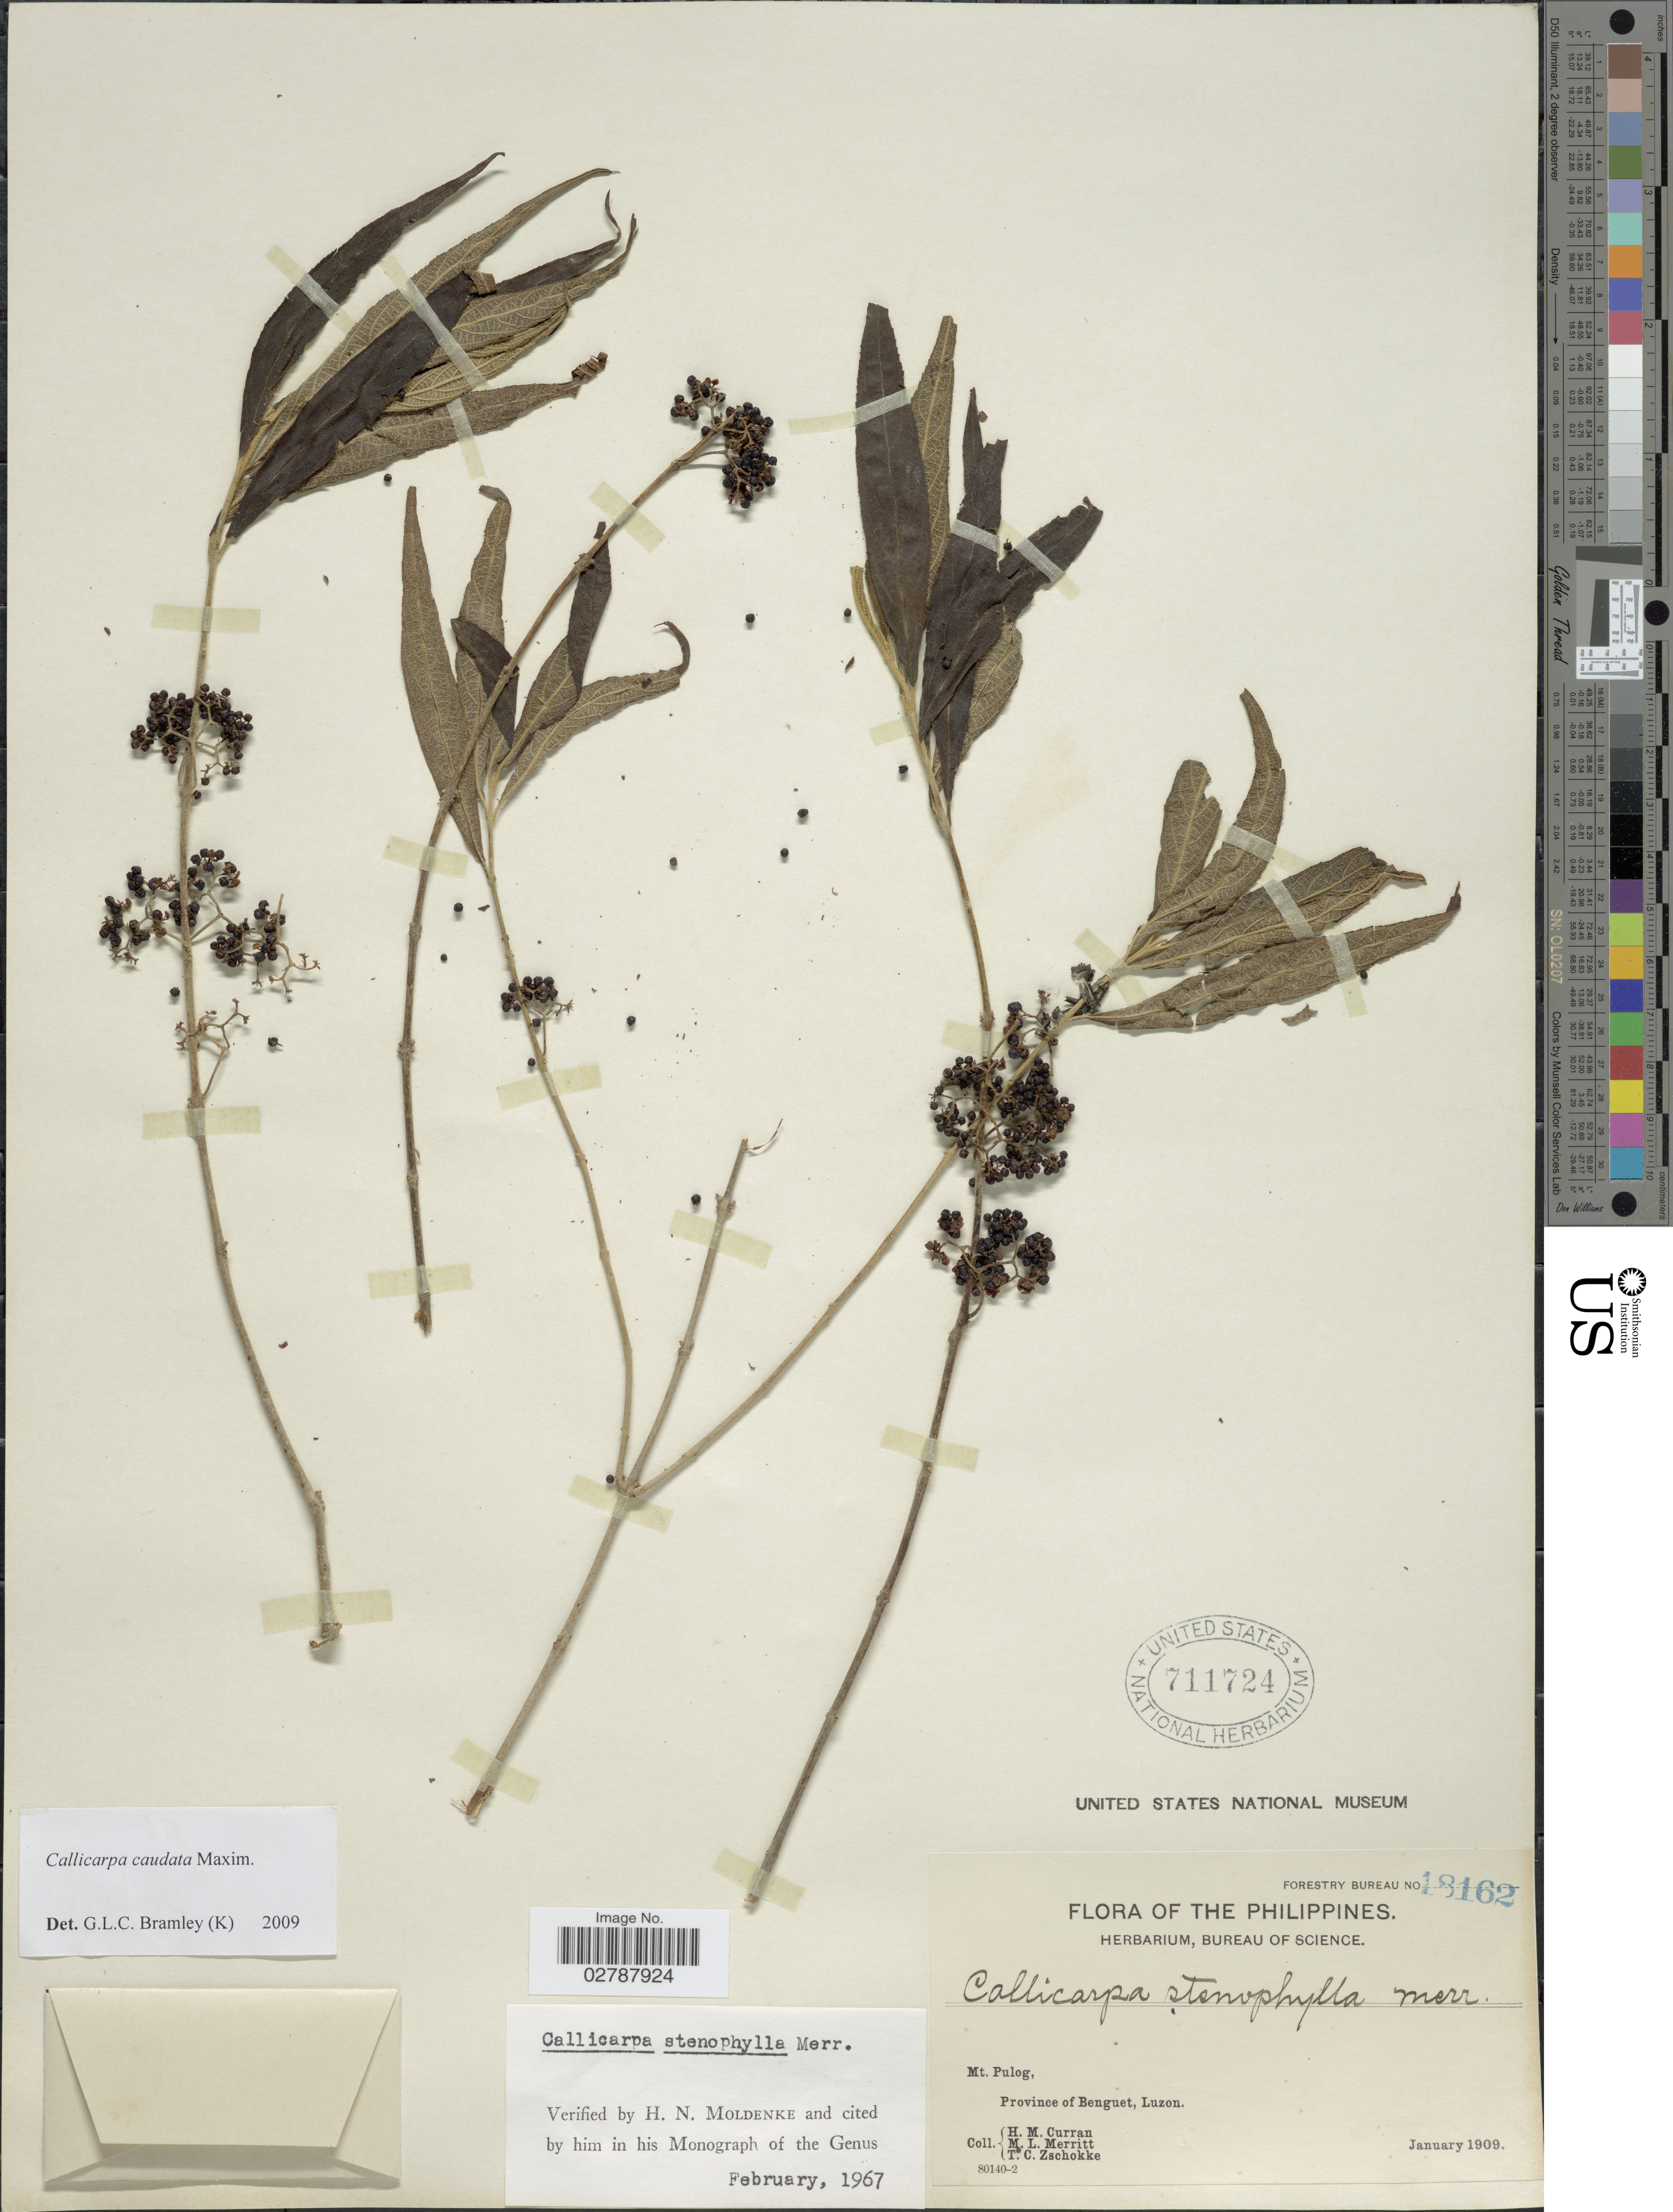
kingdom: Plantae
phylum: Tracheophyta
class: Magnoliopsida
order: Lamiales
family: Lamiaceae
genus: Callicarpa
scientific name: Callicarpa caudata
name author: Maxim.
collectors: H. M. Curran, M. L. Merritt & T. C. Zschokke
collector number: Forestry Bureau18162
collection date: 1909-01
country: Philippines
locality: Mt. Pulog, Province of Benguet, Luzon.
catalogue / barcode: US 711724